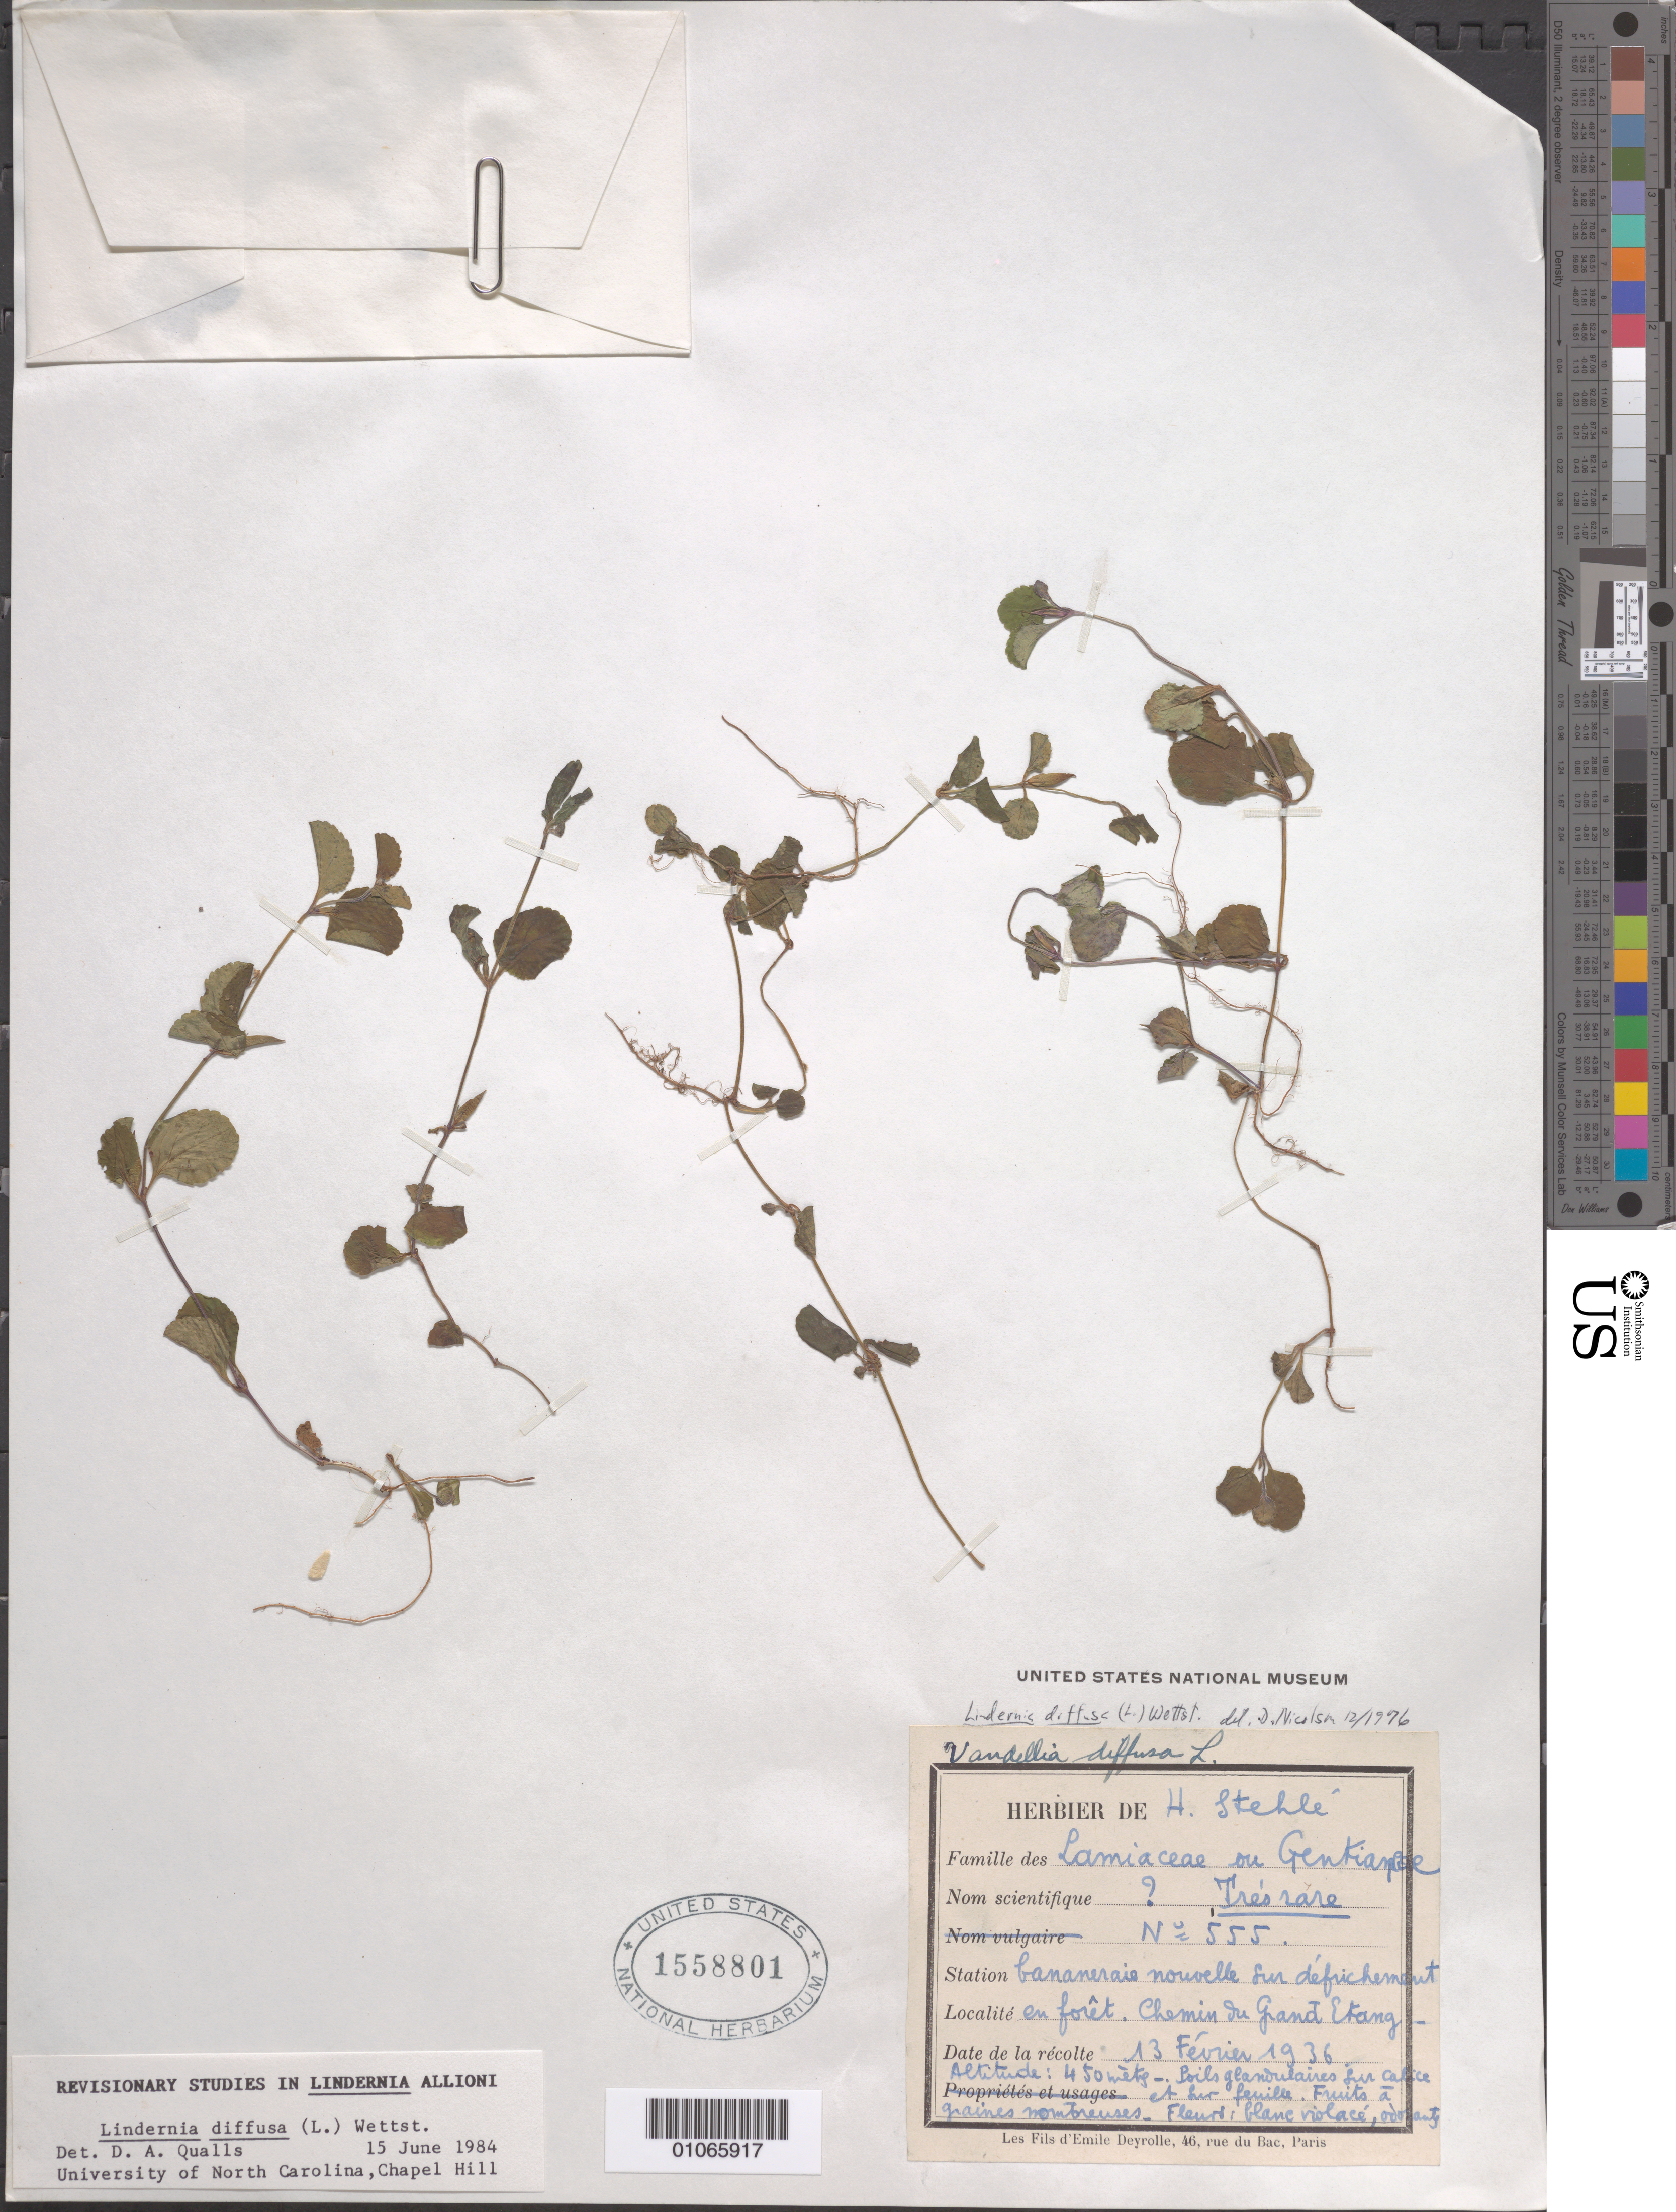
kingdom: Plantae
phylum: Tracheophyta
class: Magnoliopsida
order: Lamiales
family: Linderniaceae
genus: Lindernia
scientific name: Lindernia diffusa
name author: (L.) Wettst.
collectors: H. Stehlé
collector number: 555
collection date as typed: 13 Feb 1936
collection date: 1936-02-13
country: Grenada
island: Grenada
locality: Grand Etang, banana plantation south of in forest.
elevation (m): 450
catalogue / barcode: US 1558801